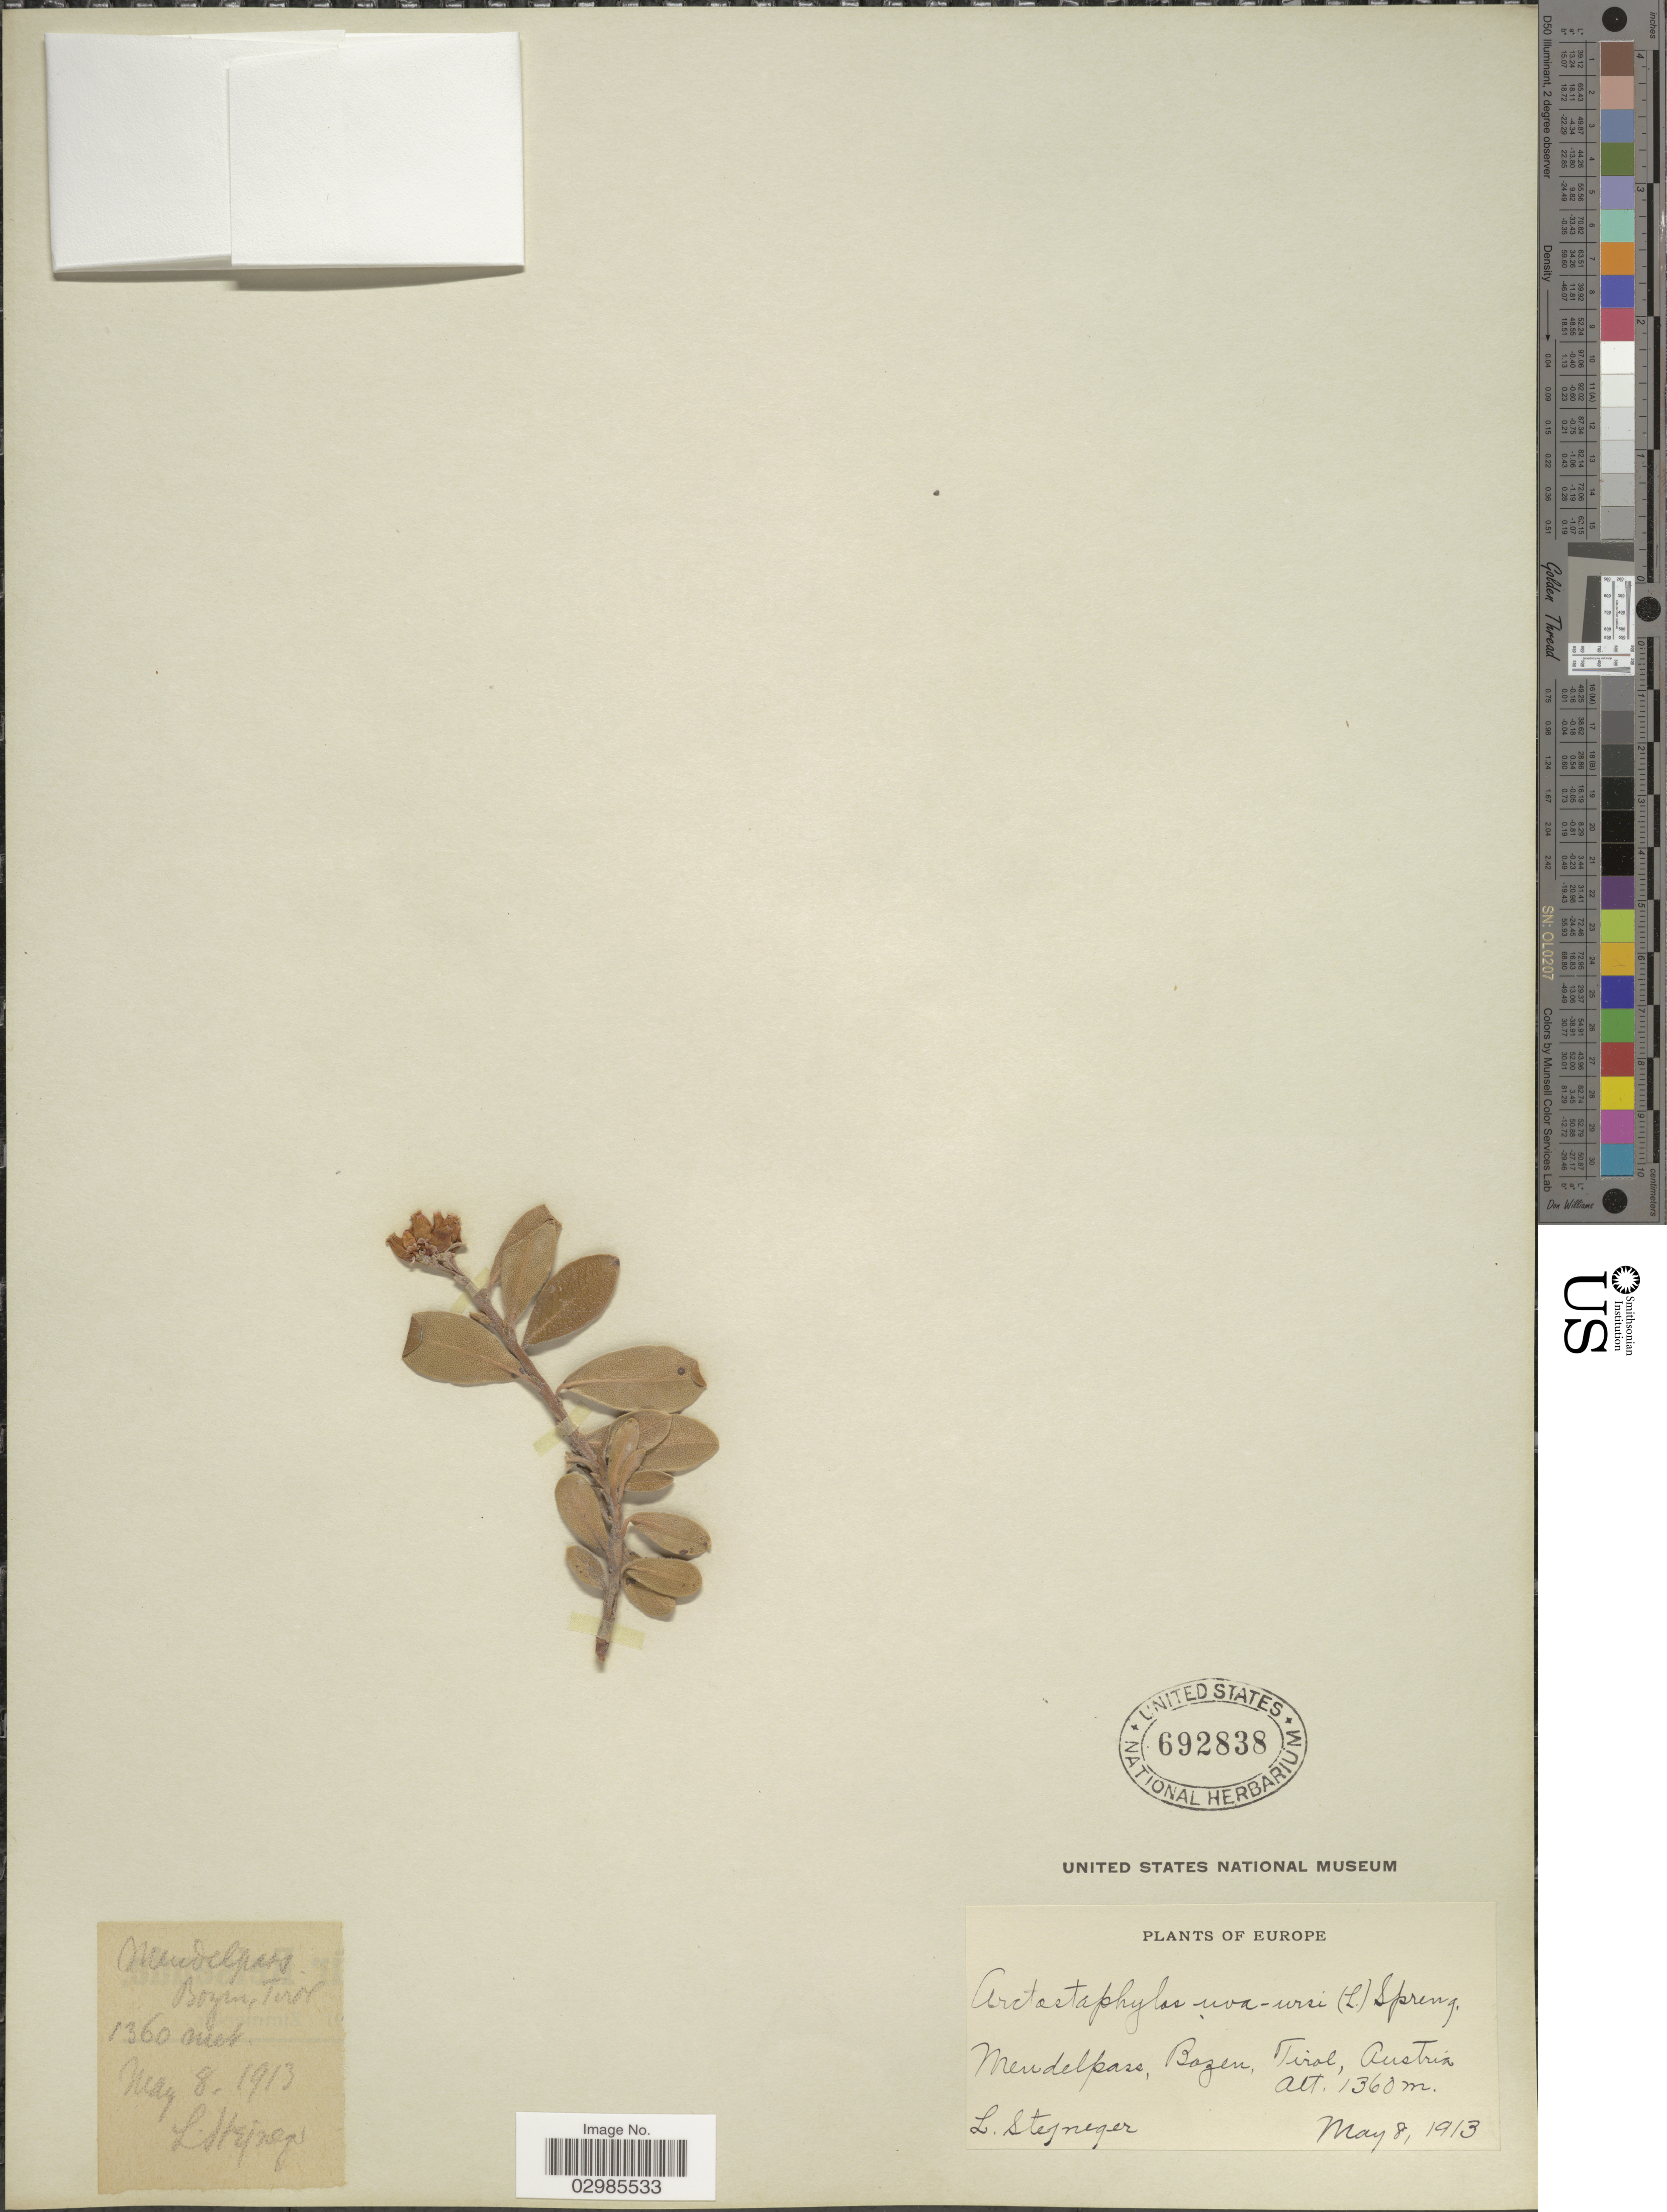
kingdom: Plantae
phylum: Tracheophyta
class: Magnoliopsida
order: Ericales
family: Ericaceae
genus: Arctostaphylos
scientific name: Arctostaphylos uva-ursi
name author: (L.) Spreng.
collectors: L. Stejneger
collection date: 1913-05-08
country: Italy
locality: Mendelpass, Bozen, Tirol.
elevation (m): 1360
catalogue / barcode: US 692838